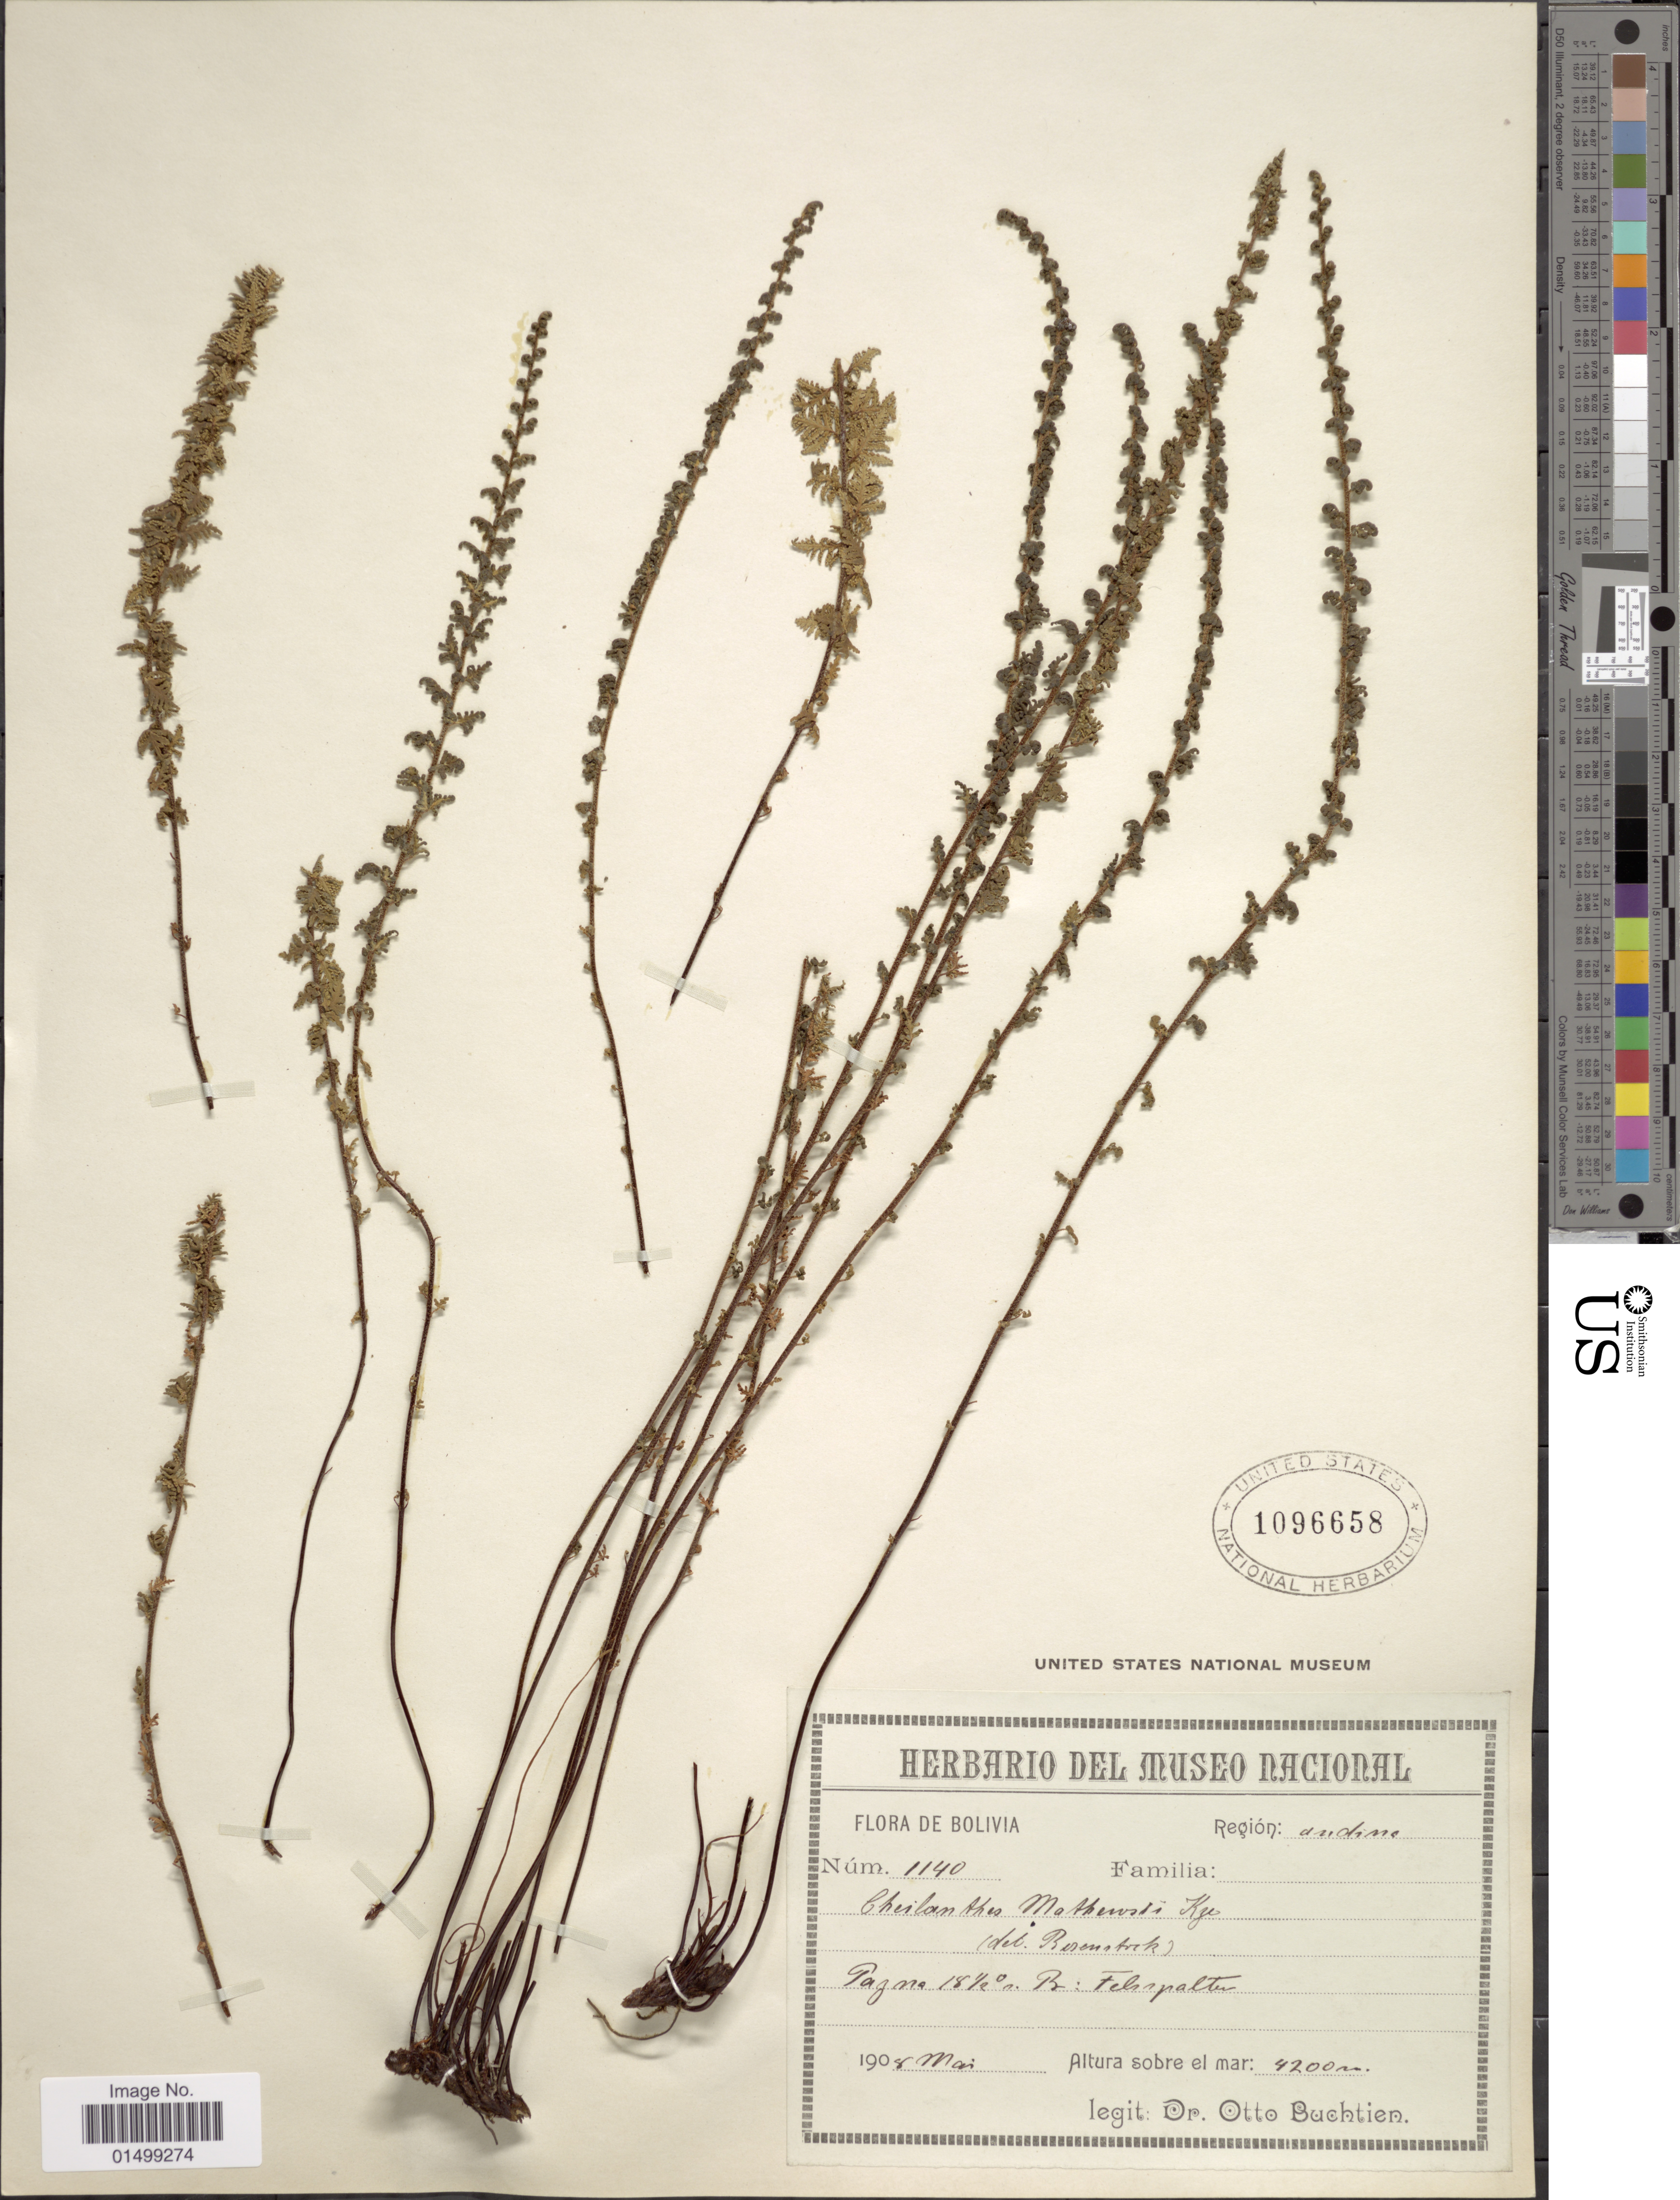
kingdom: Plantae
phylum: Tracheophyta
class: Polypodiopsida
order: Polypodiales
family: Pteridaceae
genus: Cheilanthes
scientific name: Cheilanthes pruinata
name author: Kaulf.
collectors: O. Buchtien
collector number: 1140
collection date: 1908-05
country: Bolivia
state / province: Oruro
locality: Pazña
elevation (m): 4200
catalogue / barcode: US 1096658